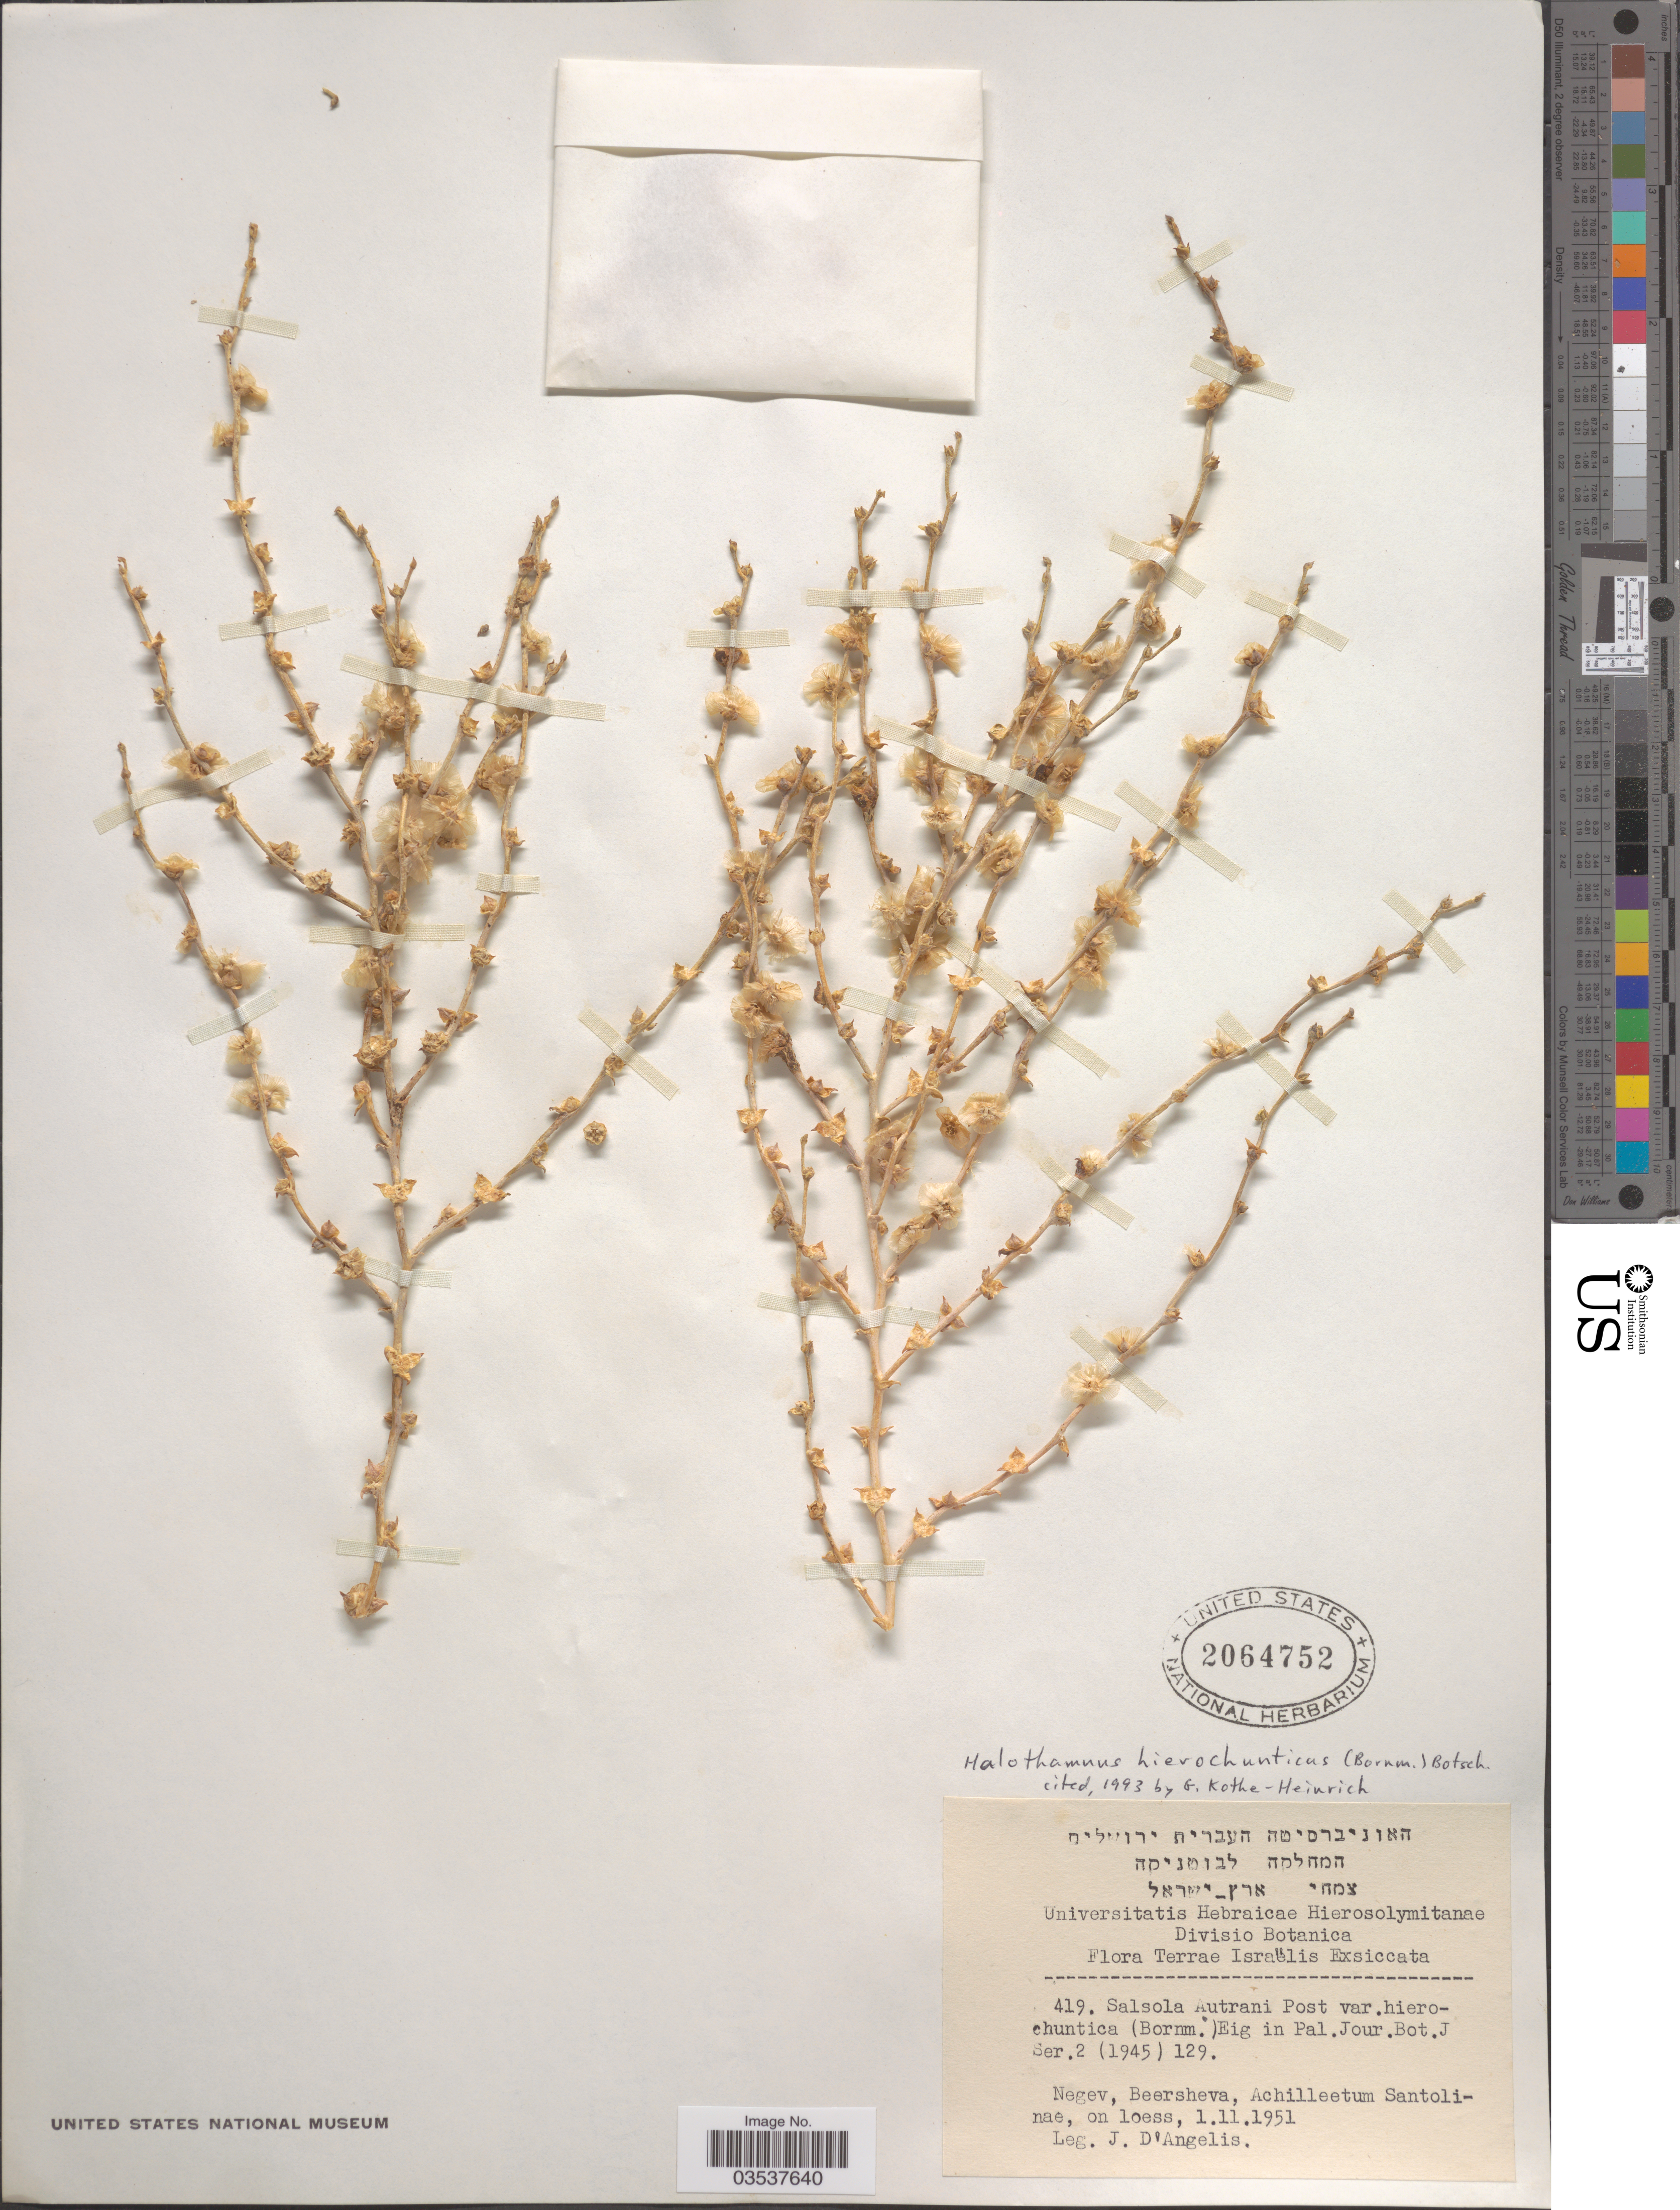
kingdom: Plantae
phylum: Tracheophyta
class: Magnoliopsida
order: Caryophyllales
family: Amaranthaceae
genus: Halothamnus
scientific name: Halothamnus hierochunticus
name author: (Bornm.) Botsch.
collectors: J. D'angelis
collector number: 419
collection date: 1951-11-01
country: Israel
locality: Terrae Israëlis. Negev, Beersheva, Achilleetum Santolinae, on loess.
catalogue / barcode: US 2064752